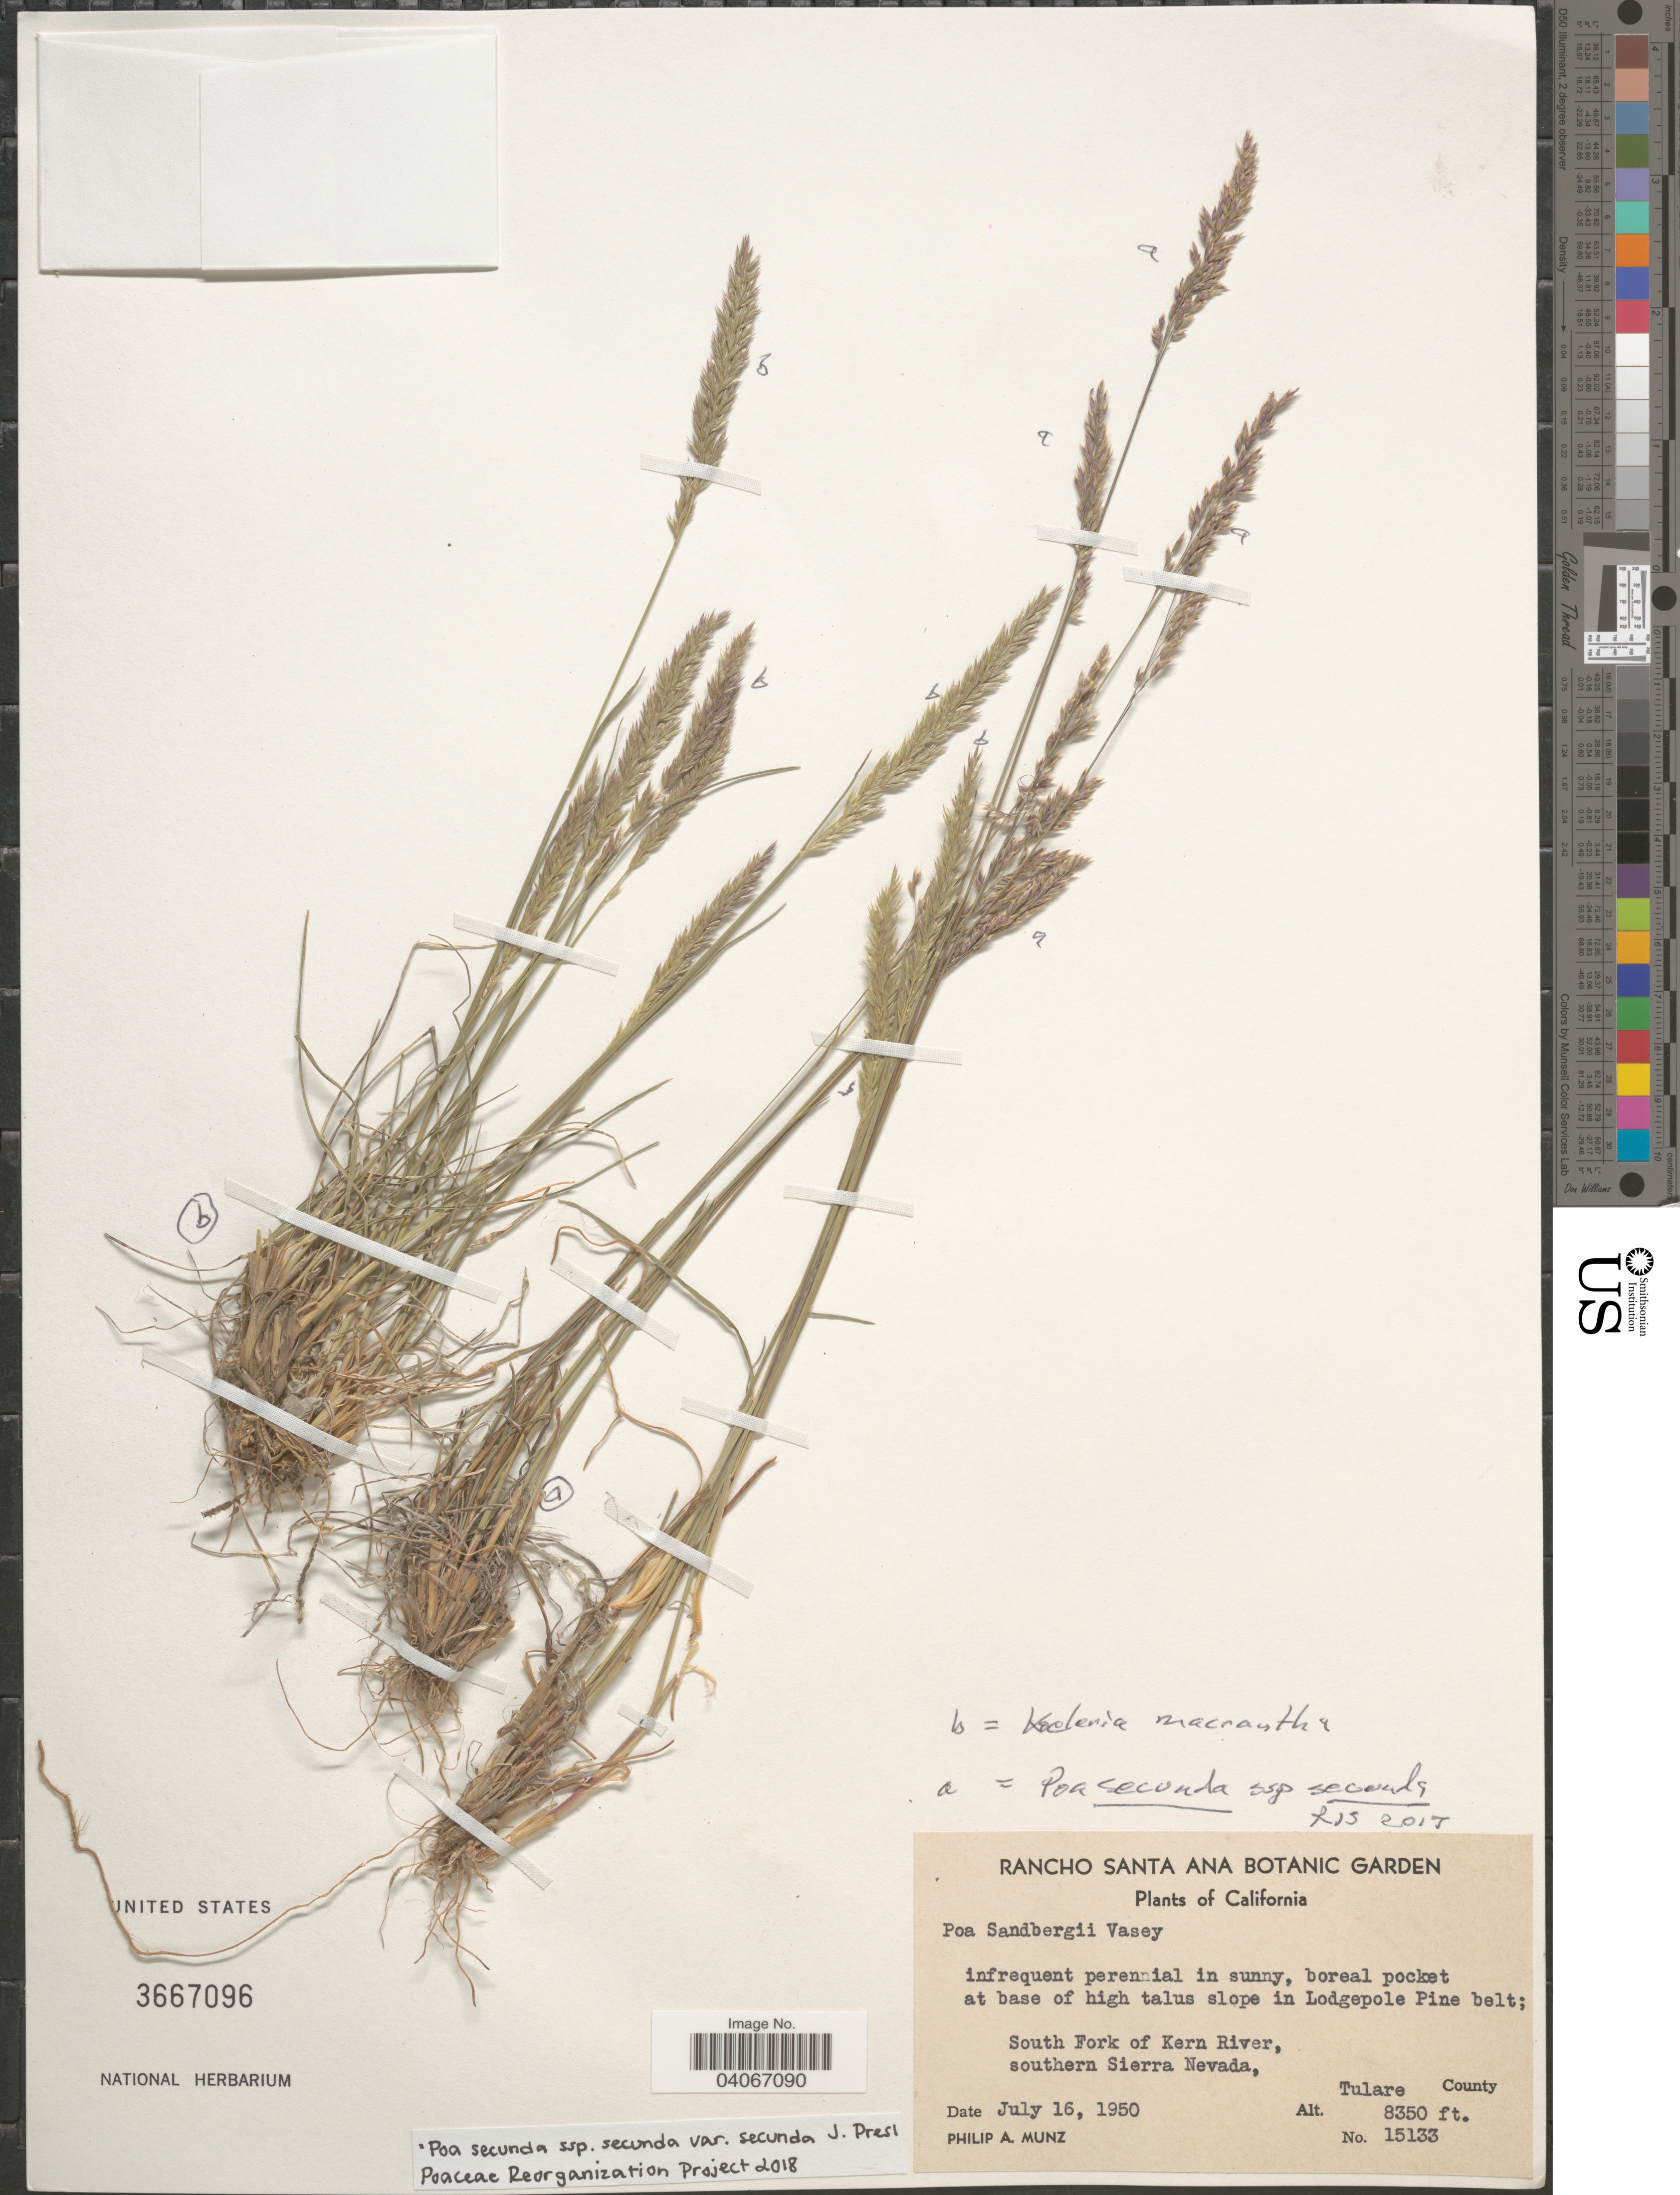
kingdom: Plantae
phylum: Tracheophyta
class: Liliopsida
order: Poales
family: Poaceae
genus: Poa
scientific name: Poa secunda subsp. secunda var. secunda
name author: J. Presl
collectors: P. A. Munz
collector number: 15133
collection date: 1950-07-16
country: United States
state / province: California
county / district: Tulare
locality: Boreal pocket at base of high talus slope in Lodgepole Pine belt; South Fork of Kern River, southern Sierra Nevada, Tulare County.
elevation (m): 2545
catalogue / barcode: US 3667096